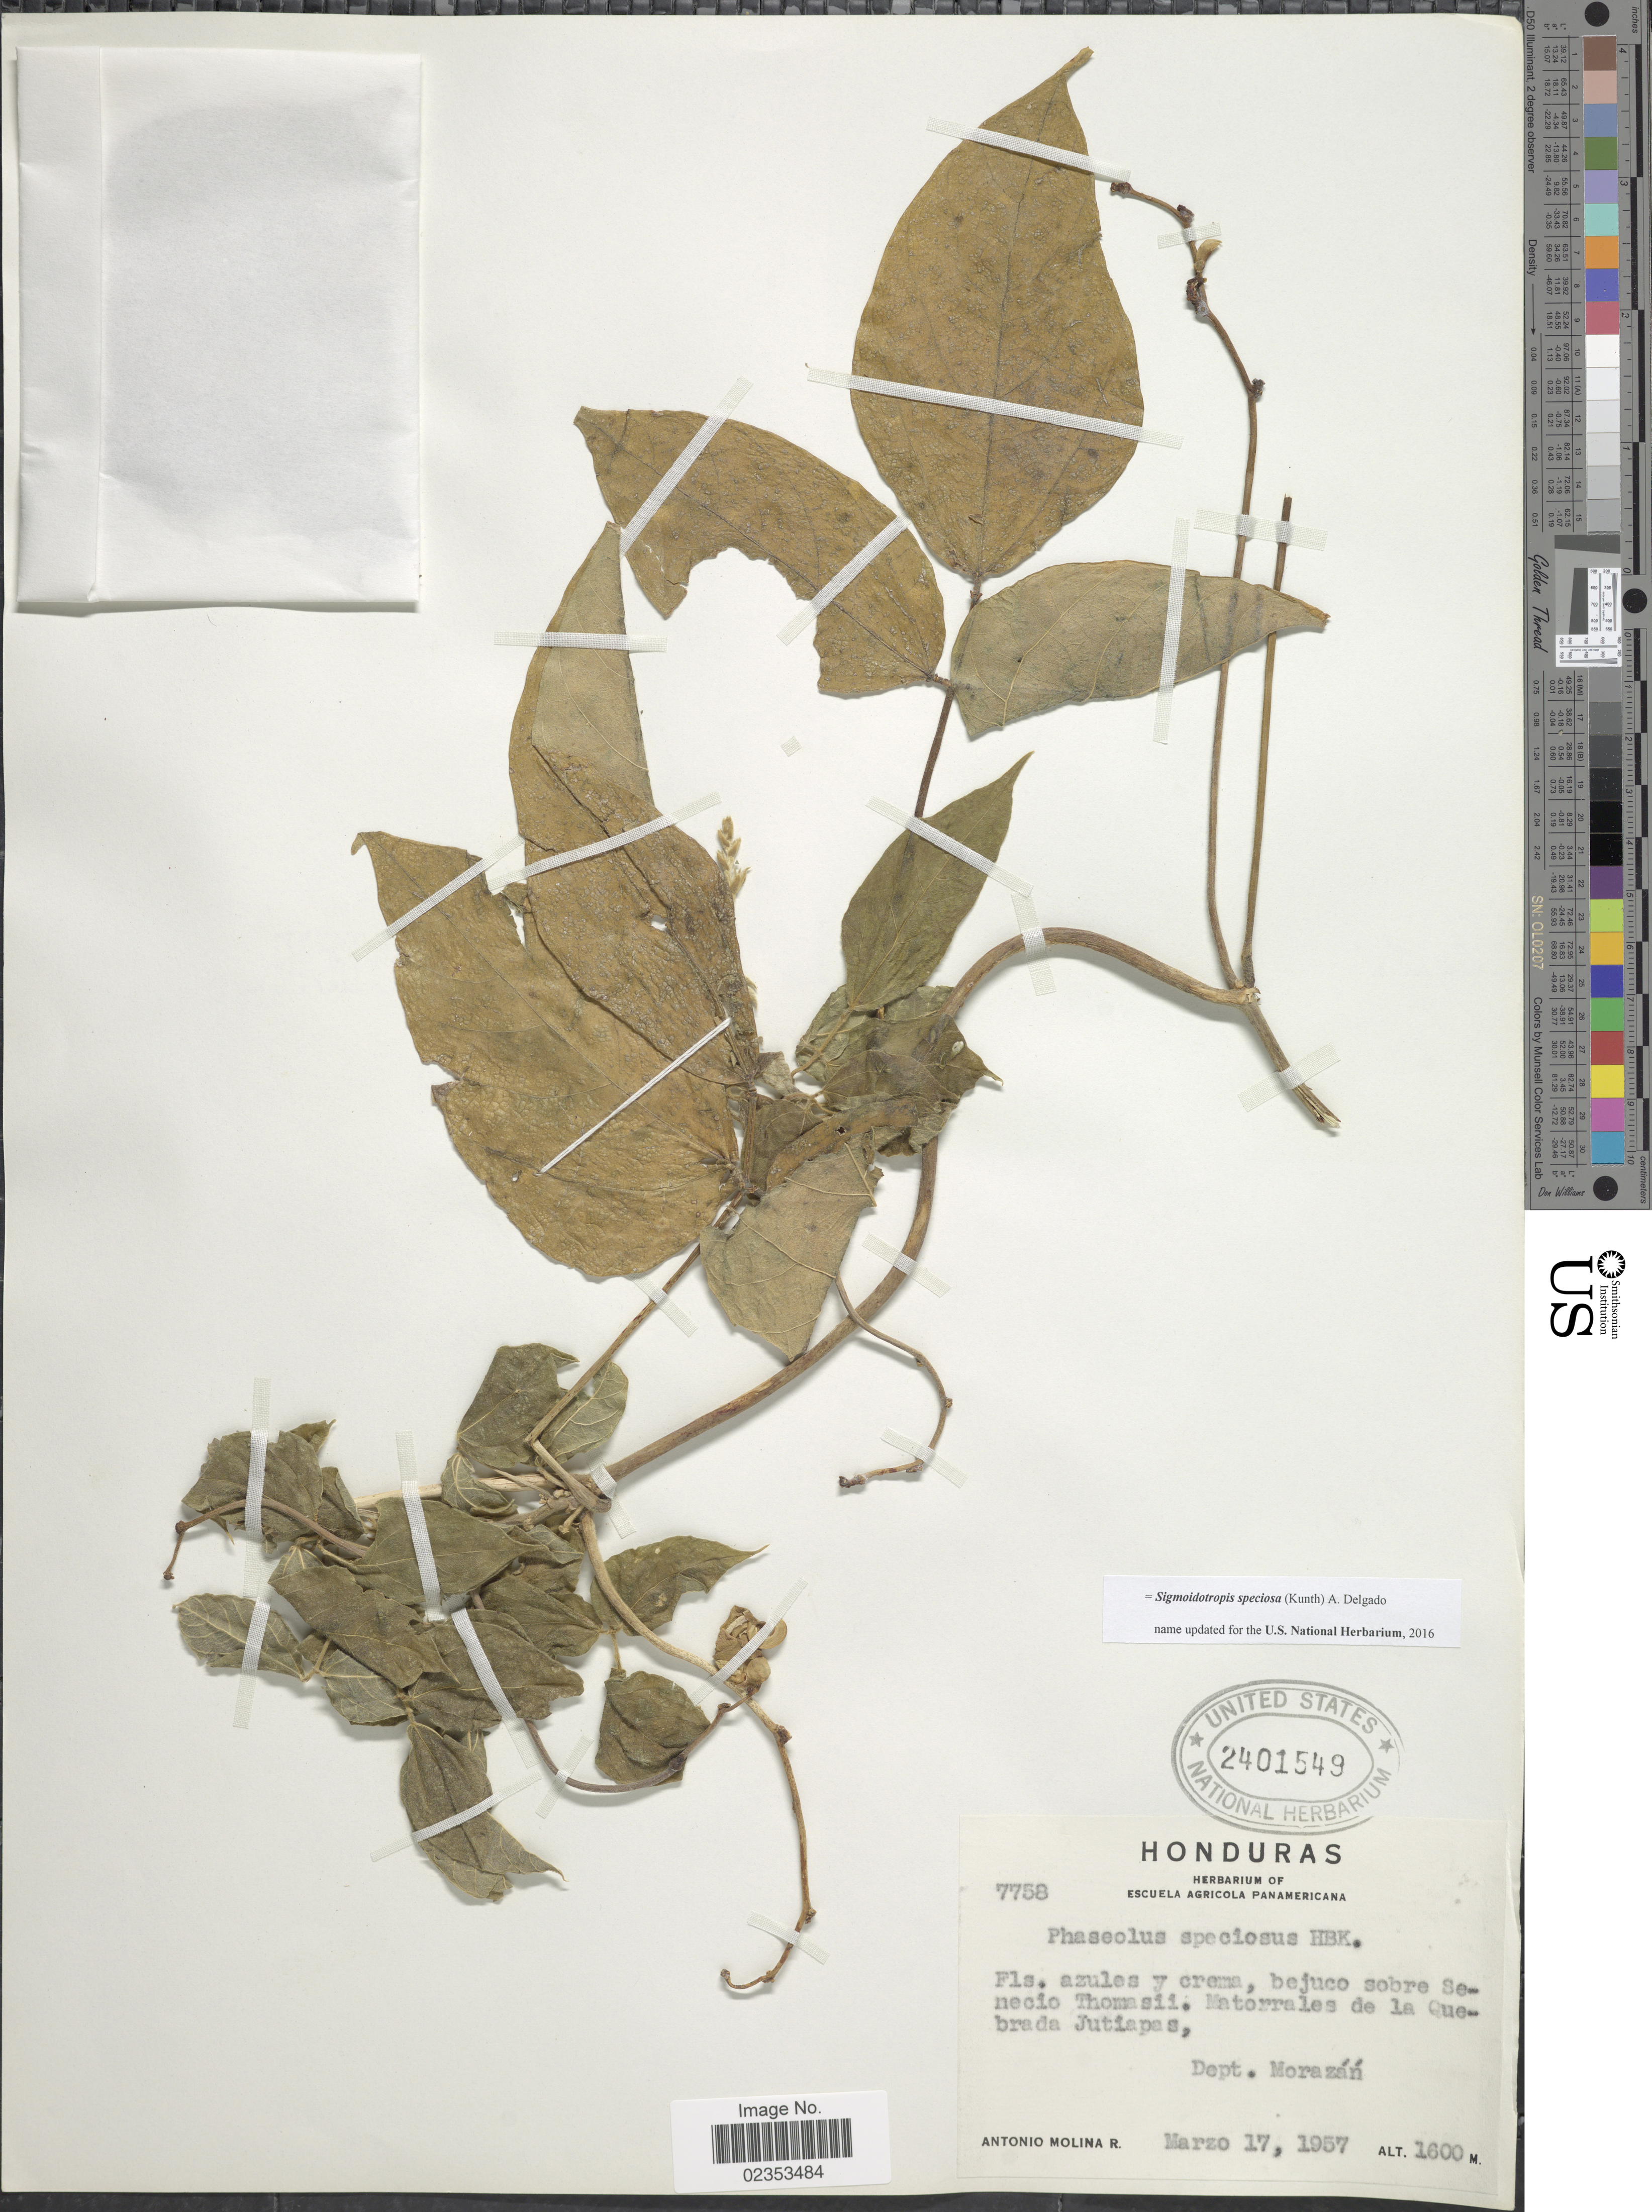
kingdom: Plantae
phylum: Tracheophyta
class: Magnoliopsida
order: Fabales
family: Fabaceae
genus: Sigmoidotropis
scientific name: Sigmoidotropis speciosa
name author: (Kunth) A. Delgado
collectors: A. Molina R.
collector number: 7758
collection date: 1957-03-17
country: Honduras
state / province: Fco. Morazán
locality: Bejuco sobre Senecio Thomasii, Matorrales de la Quebrada Jutiapas, Dept. Morazan.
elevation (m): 1600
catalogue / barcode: US 2401549